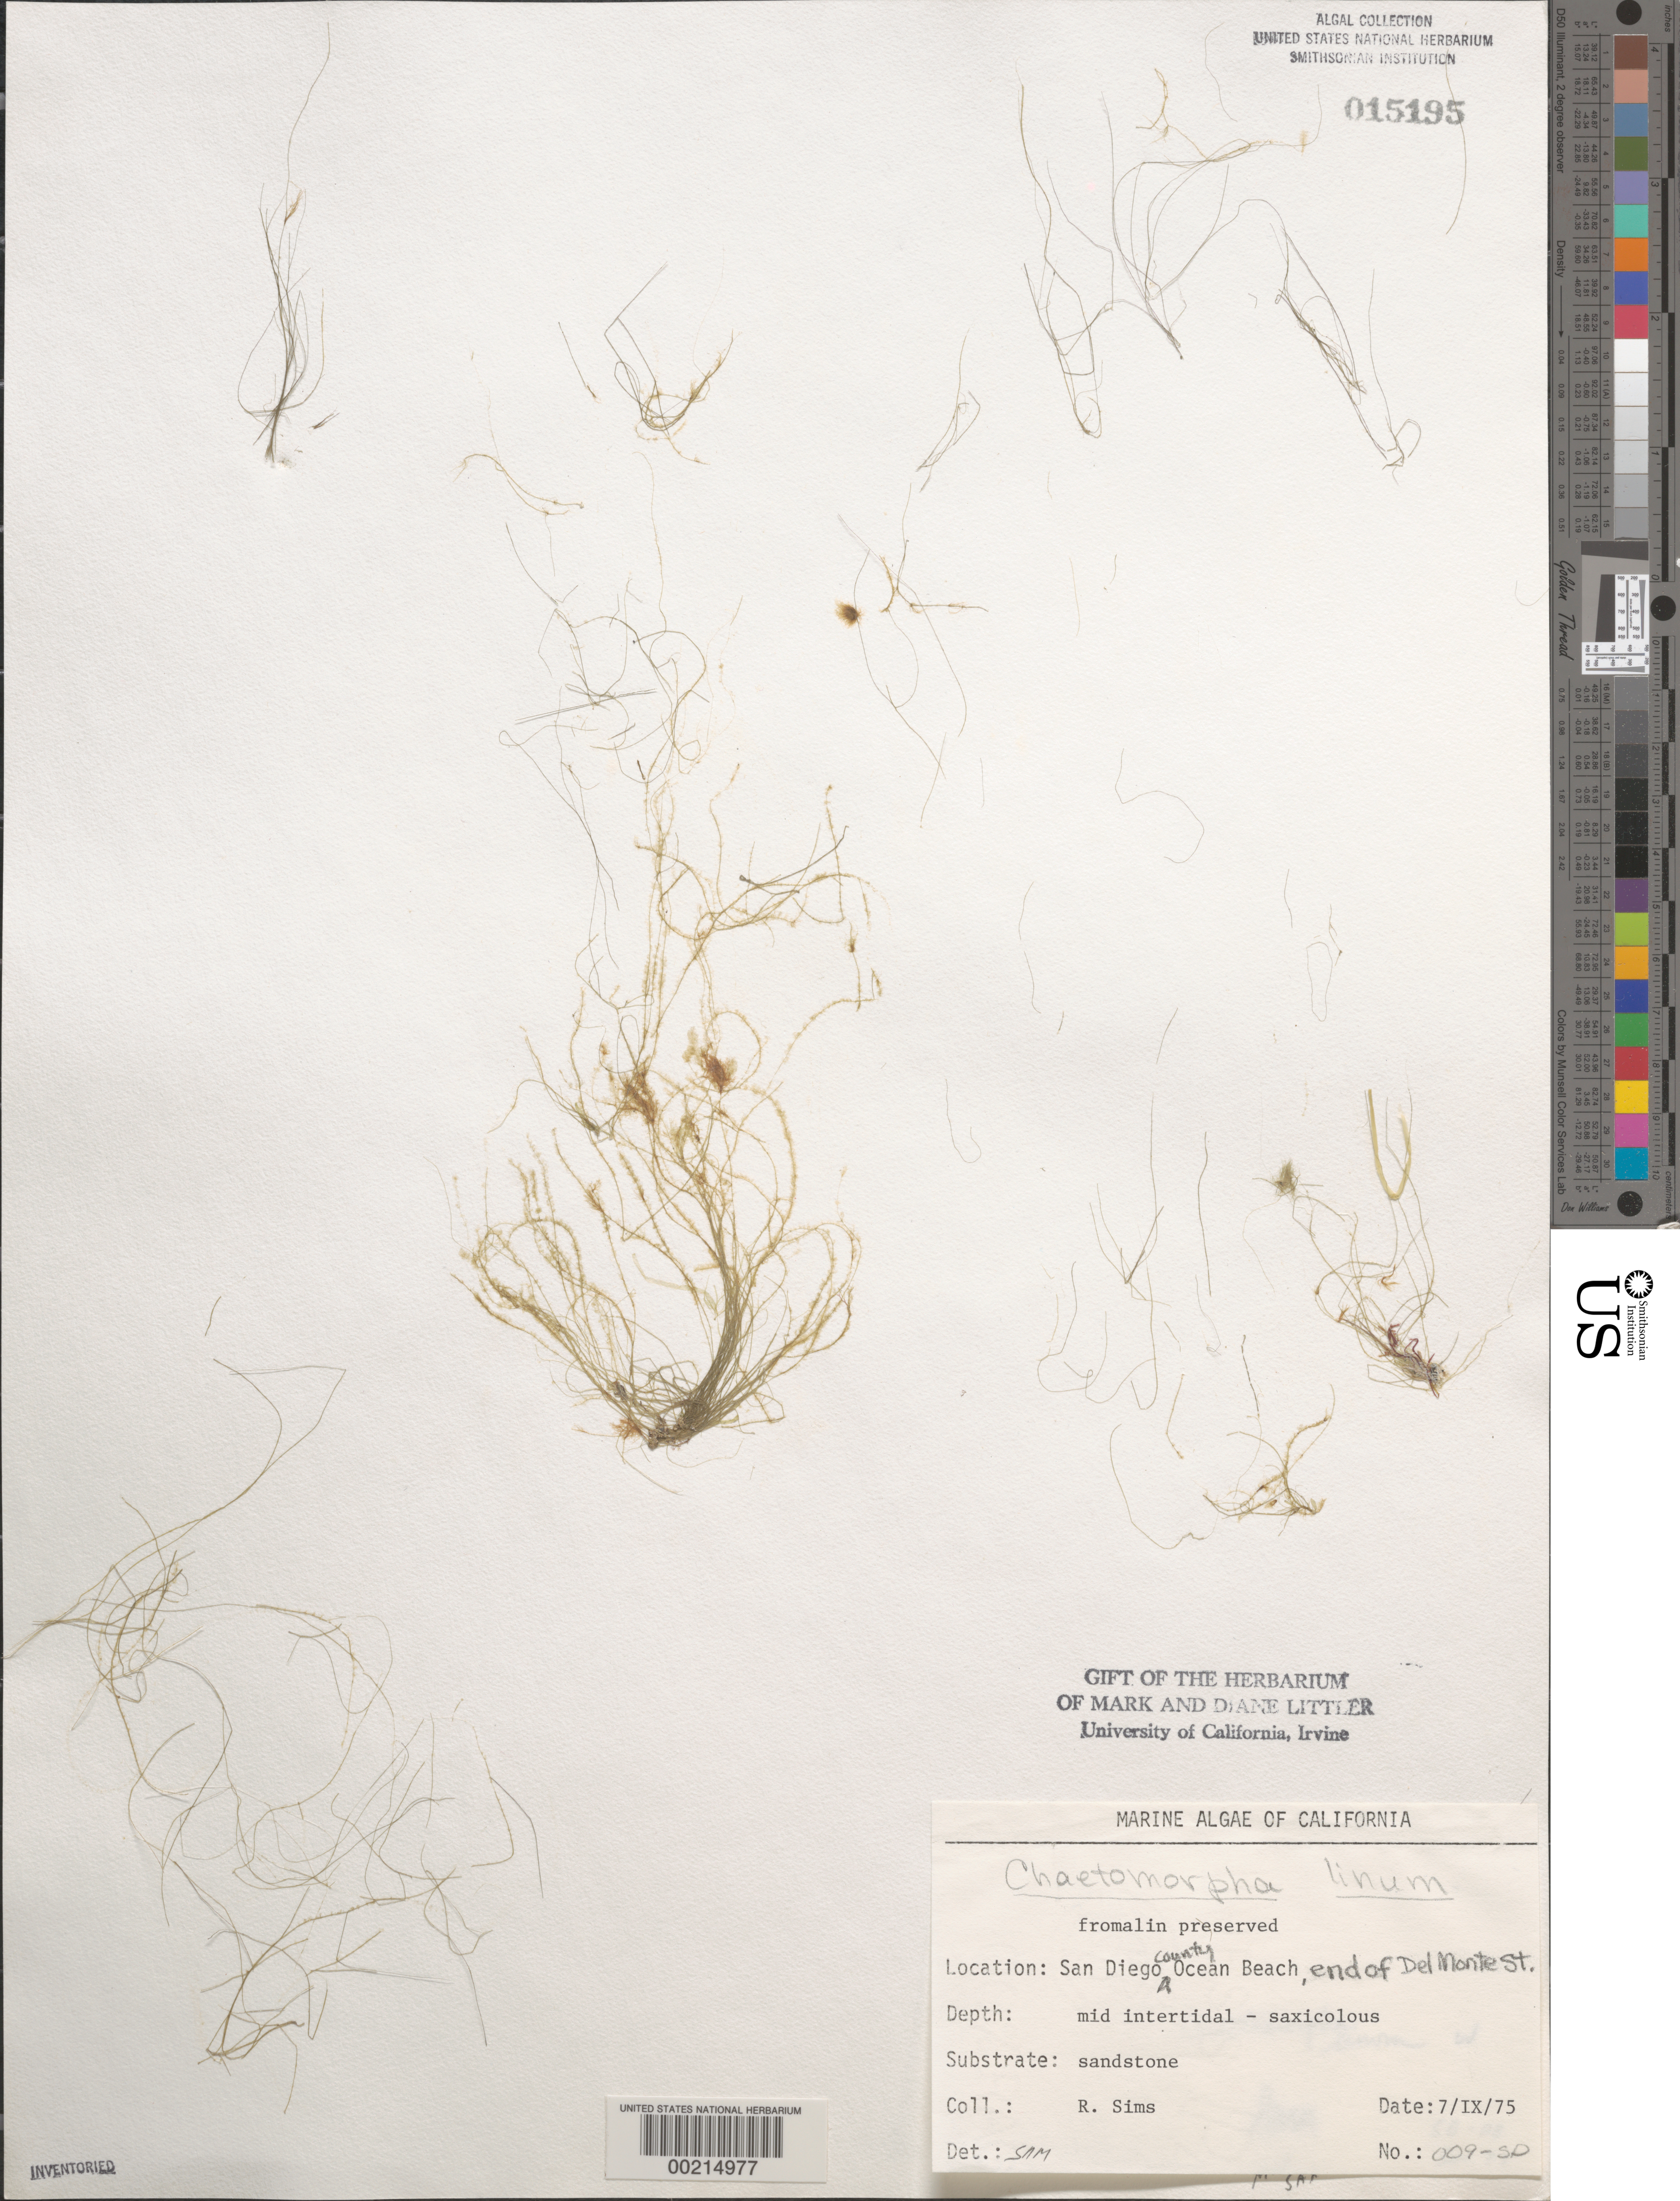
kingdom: Plantae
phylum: Chlorophyta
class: Ulvophyceae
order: Cladophorales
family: Cladophoraceae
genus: Chaetomorpha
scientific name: Chaetomorpha linum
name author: (O.F. Muell.) Kütz.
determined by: Murray, S. N.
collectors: R. H. Sims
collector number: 009-SD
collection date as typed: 07 Sep 1975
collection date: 1975-09-07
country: United States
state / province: California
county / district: San Diego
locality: Ocean Beach, end of Del Monte Street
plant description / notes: BLM-SOCALBIGHT Rocky Intertidal Survey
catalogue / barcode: US 15195